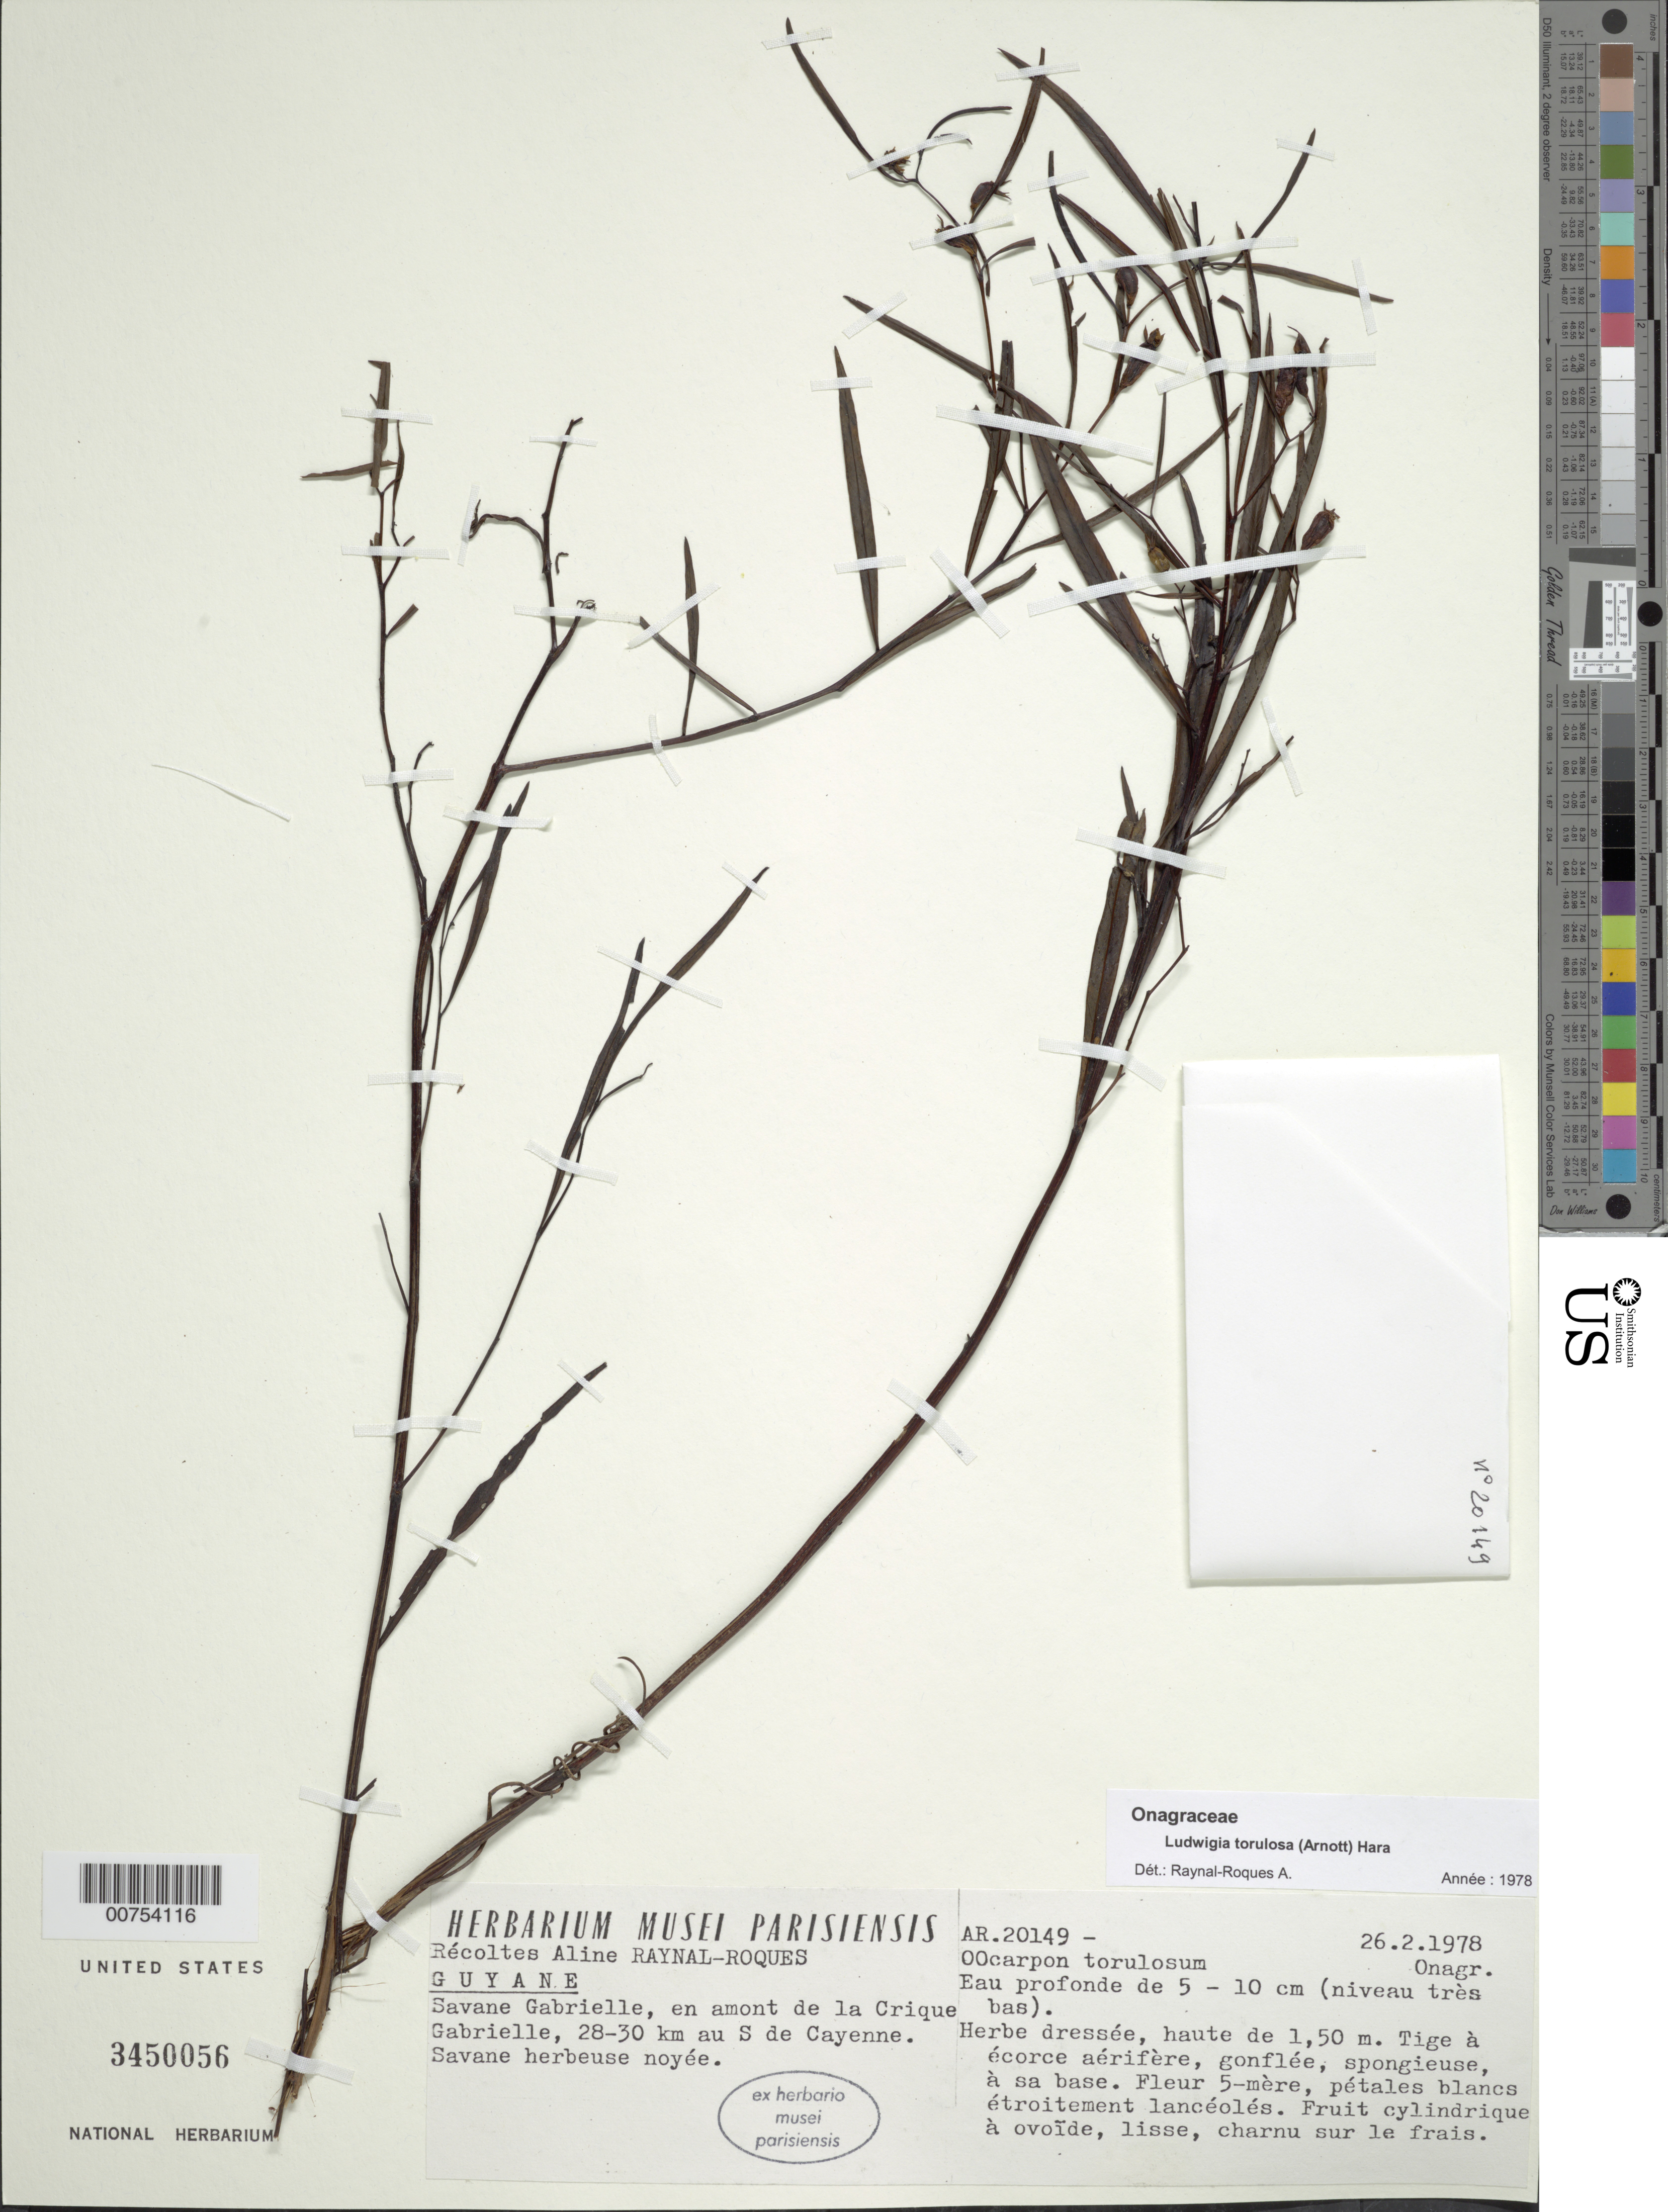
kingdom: Plantae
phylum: Tracheophyta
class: Magnoliopsida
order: Myrtales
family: Onagraceae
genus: Ludwigia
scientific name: Ludwigia torulosa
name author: (Arn.) H. Hara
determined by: Raynal, A. M.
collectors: A. M. Raynal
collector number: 20149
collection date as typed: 26-Feb-78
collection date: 1978-02-26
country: French Guiana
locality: Savane Gabrielle, 28-30 km S of Cayenne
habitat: Savane herbeuse noyee; eau profonde 5-10 cm (niveau tres bas)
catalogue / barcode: US 3450056